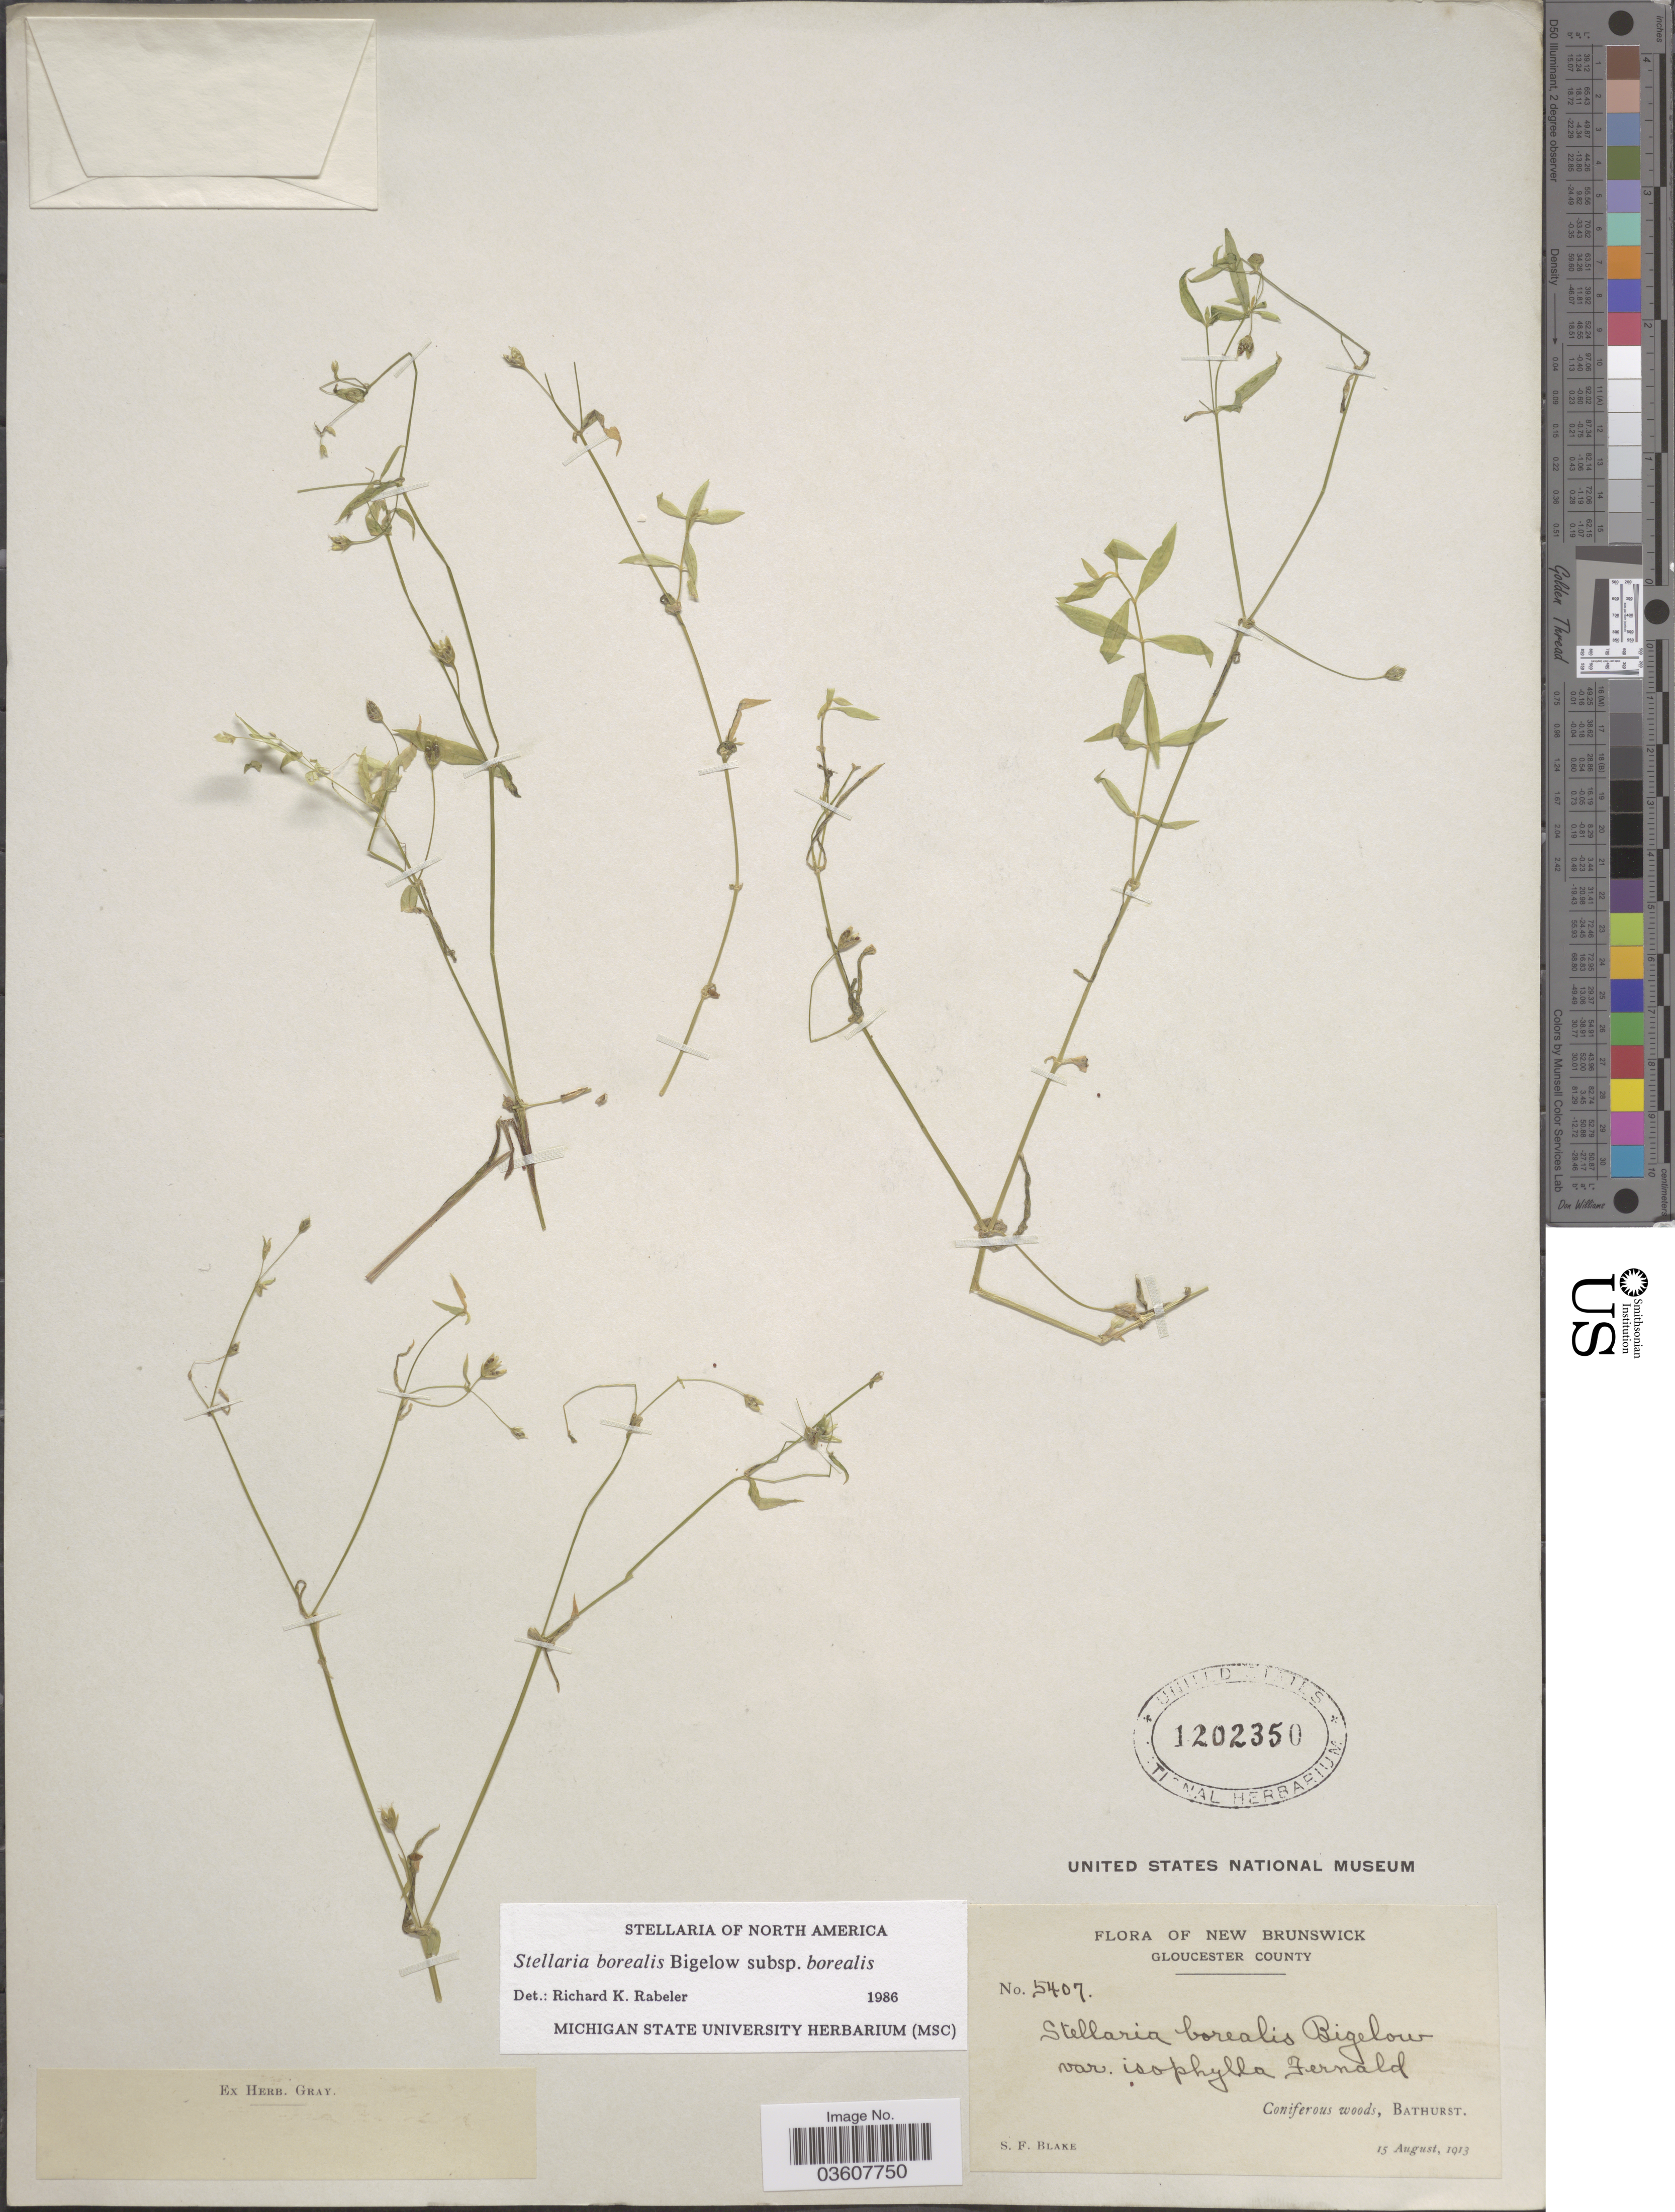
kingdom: Plantae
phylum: Tracheophyta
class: Magnoliopsida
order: Caryophyllales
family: Caryophyllaceae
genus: Stellaria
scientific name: Stellaria borealis subsp. borealis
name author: Bigelow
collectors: S. Blake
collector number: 5407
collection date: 1913-08-15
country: Canada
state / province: New Brunswick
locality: Gloucester County. Coniferous woods, Bathurst.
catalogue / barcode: US 1202350